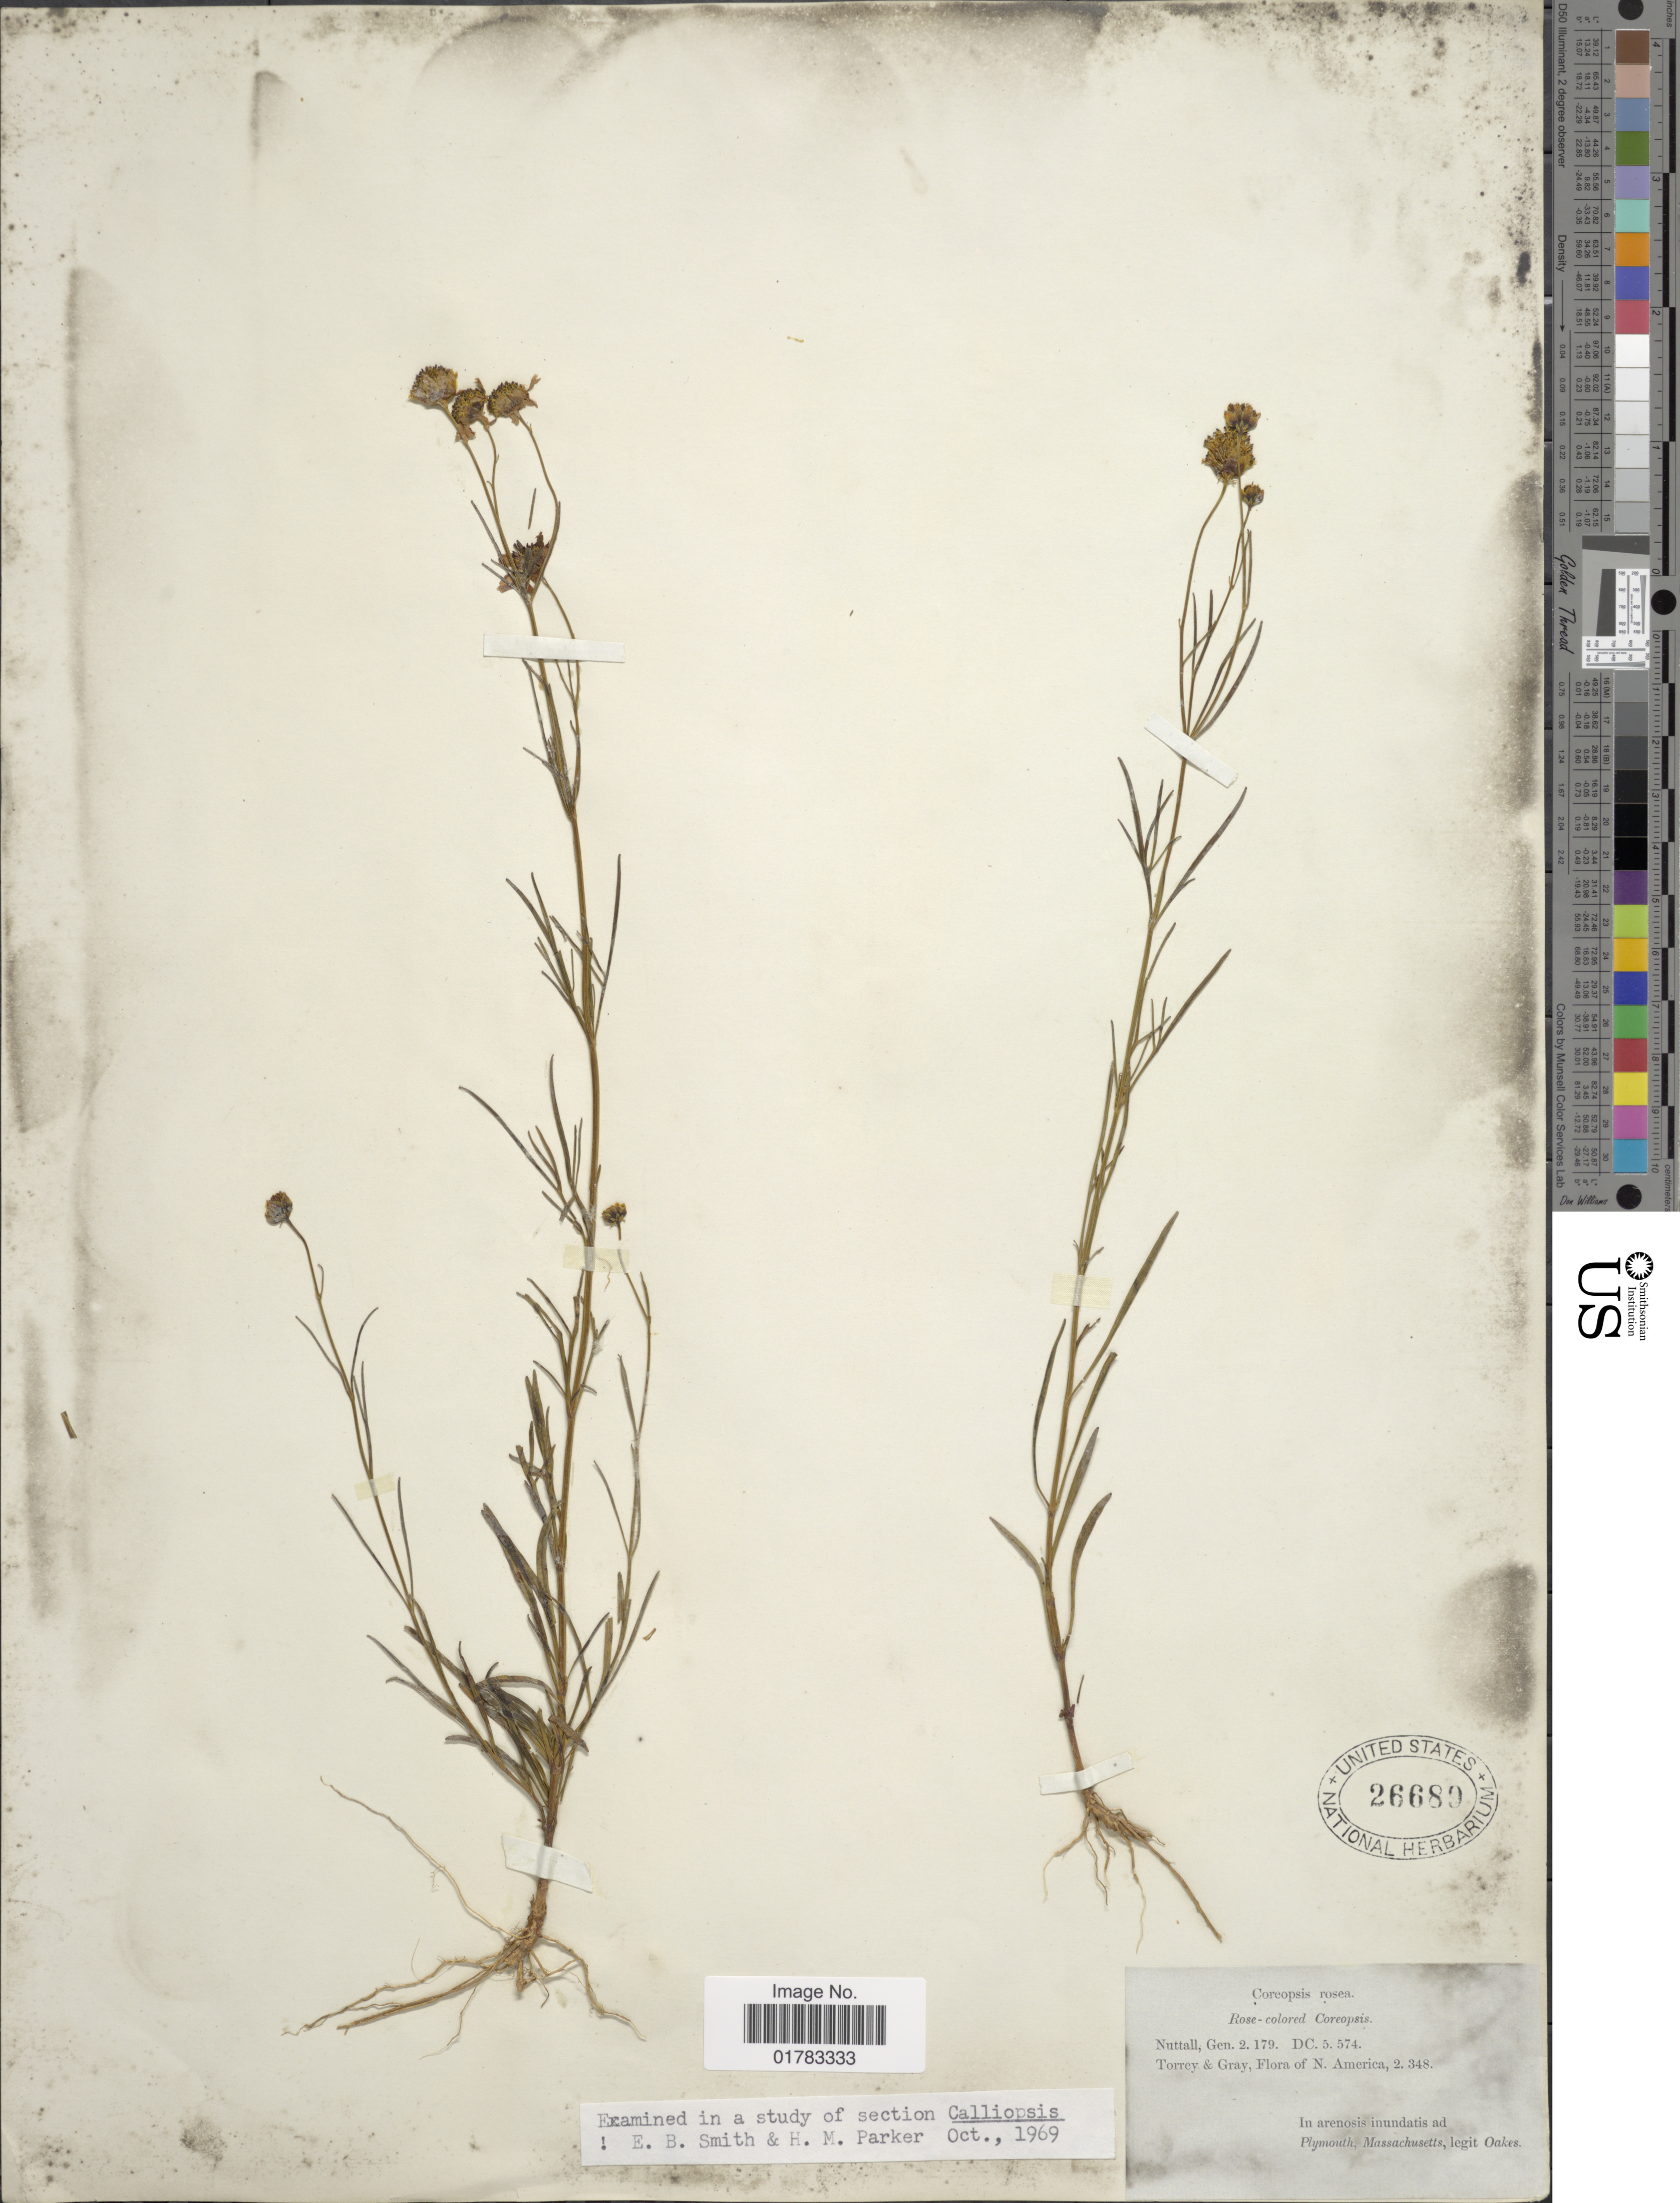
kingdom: Plantae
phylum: Tracheophyta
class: Magnoliopsida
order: Asterales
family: Asteraceae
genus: Coreopsis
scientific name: Coreopsis rosea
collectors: -. Oakes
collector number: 2348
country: United States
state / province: Massachusetts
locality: North America, in arenosis innundatis ad Plymouth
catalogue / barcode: US 26689